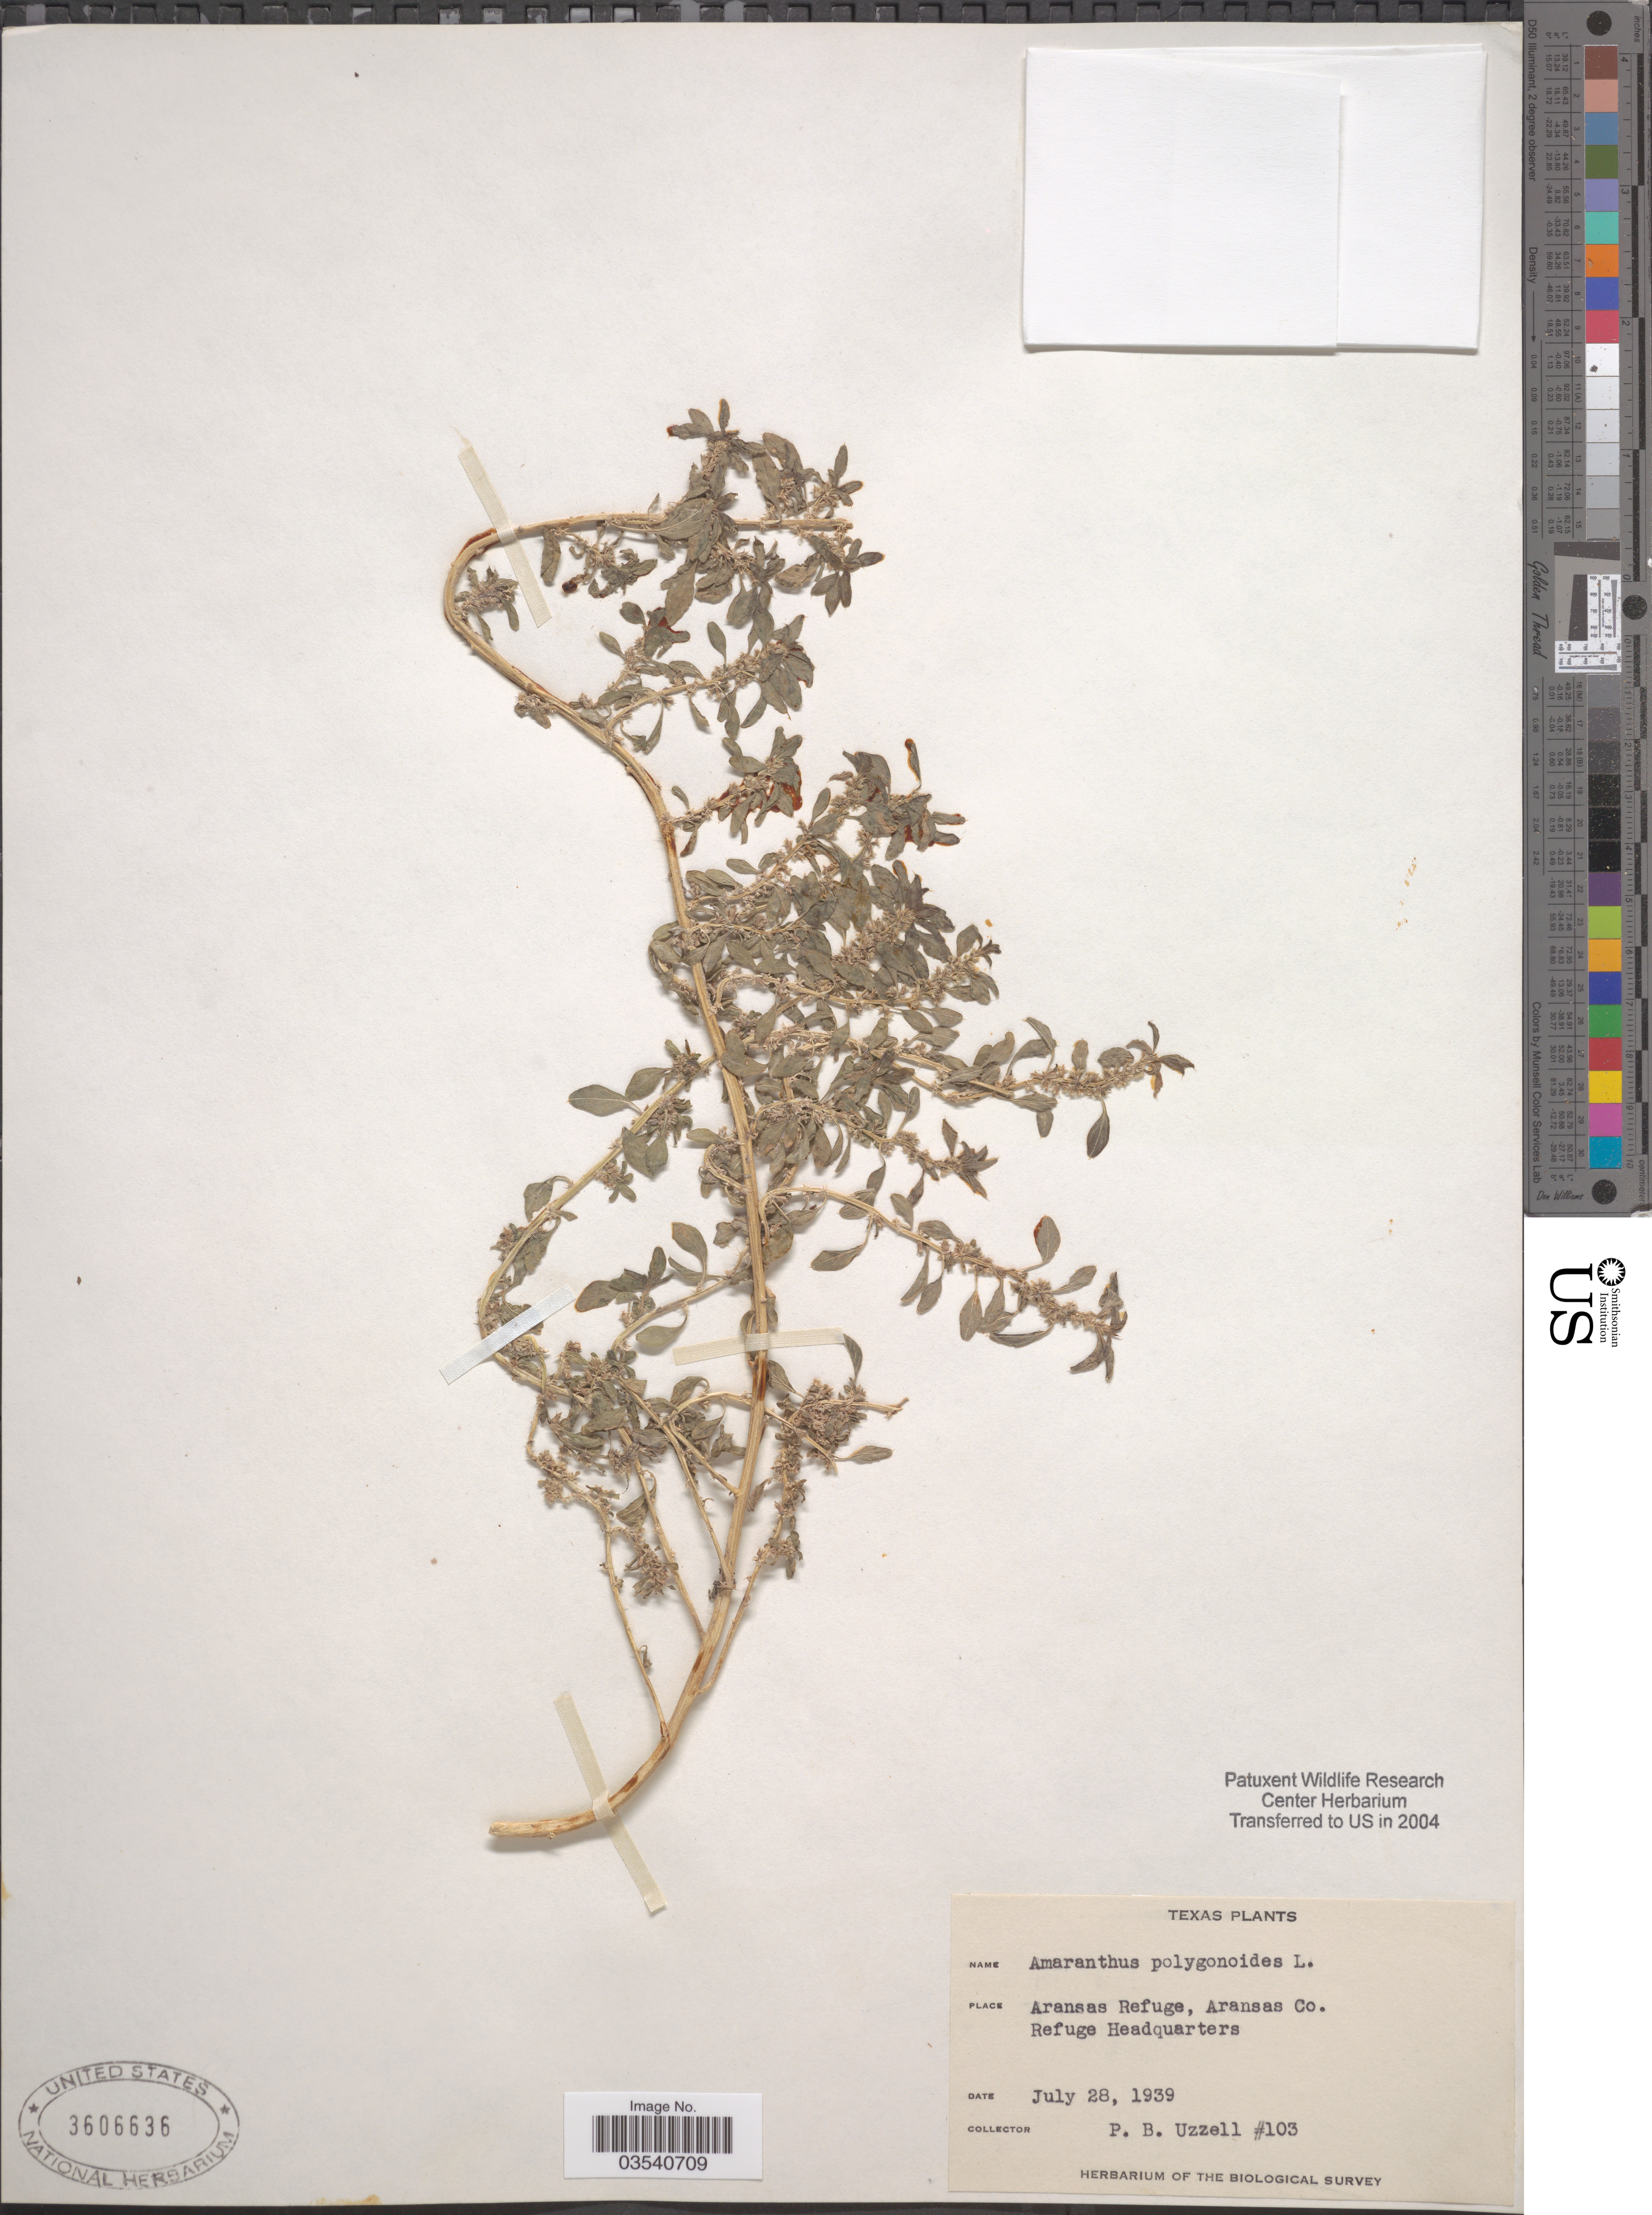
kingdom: Plantae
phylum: Tracheophyta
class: Magnoliopsida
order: Caryophyllales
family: Amaranthaceae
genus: Amaranthus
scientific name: Amaranthus polygonoides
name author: L.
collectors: P. Uzzell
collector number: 103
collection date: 1939-07-28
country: United States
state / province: Texas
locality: Aransas refuge, Aransas Co. Refuge Headquarters.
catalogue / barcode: US 3606636